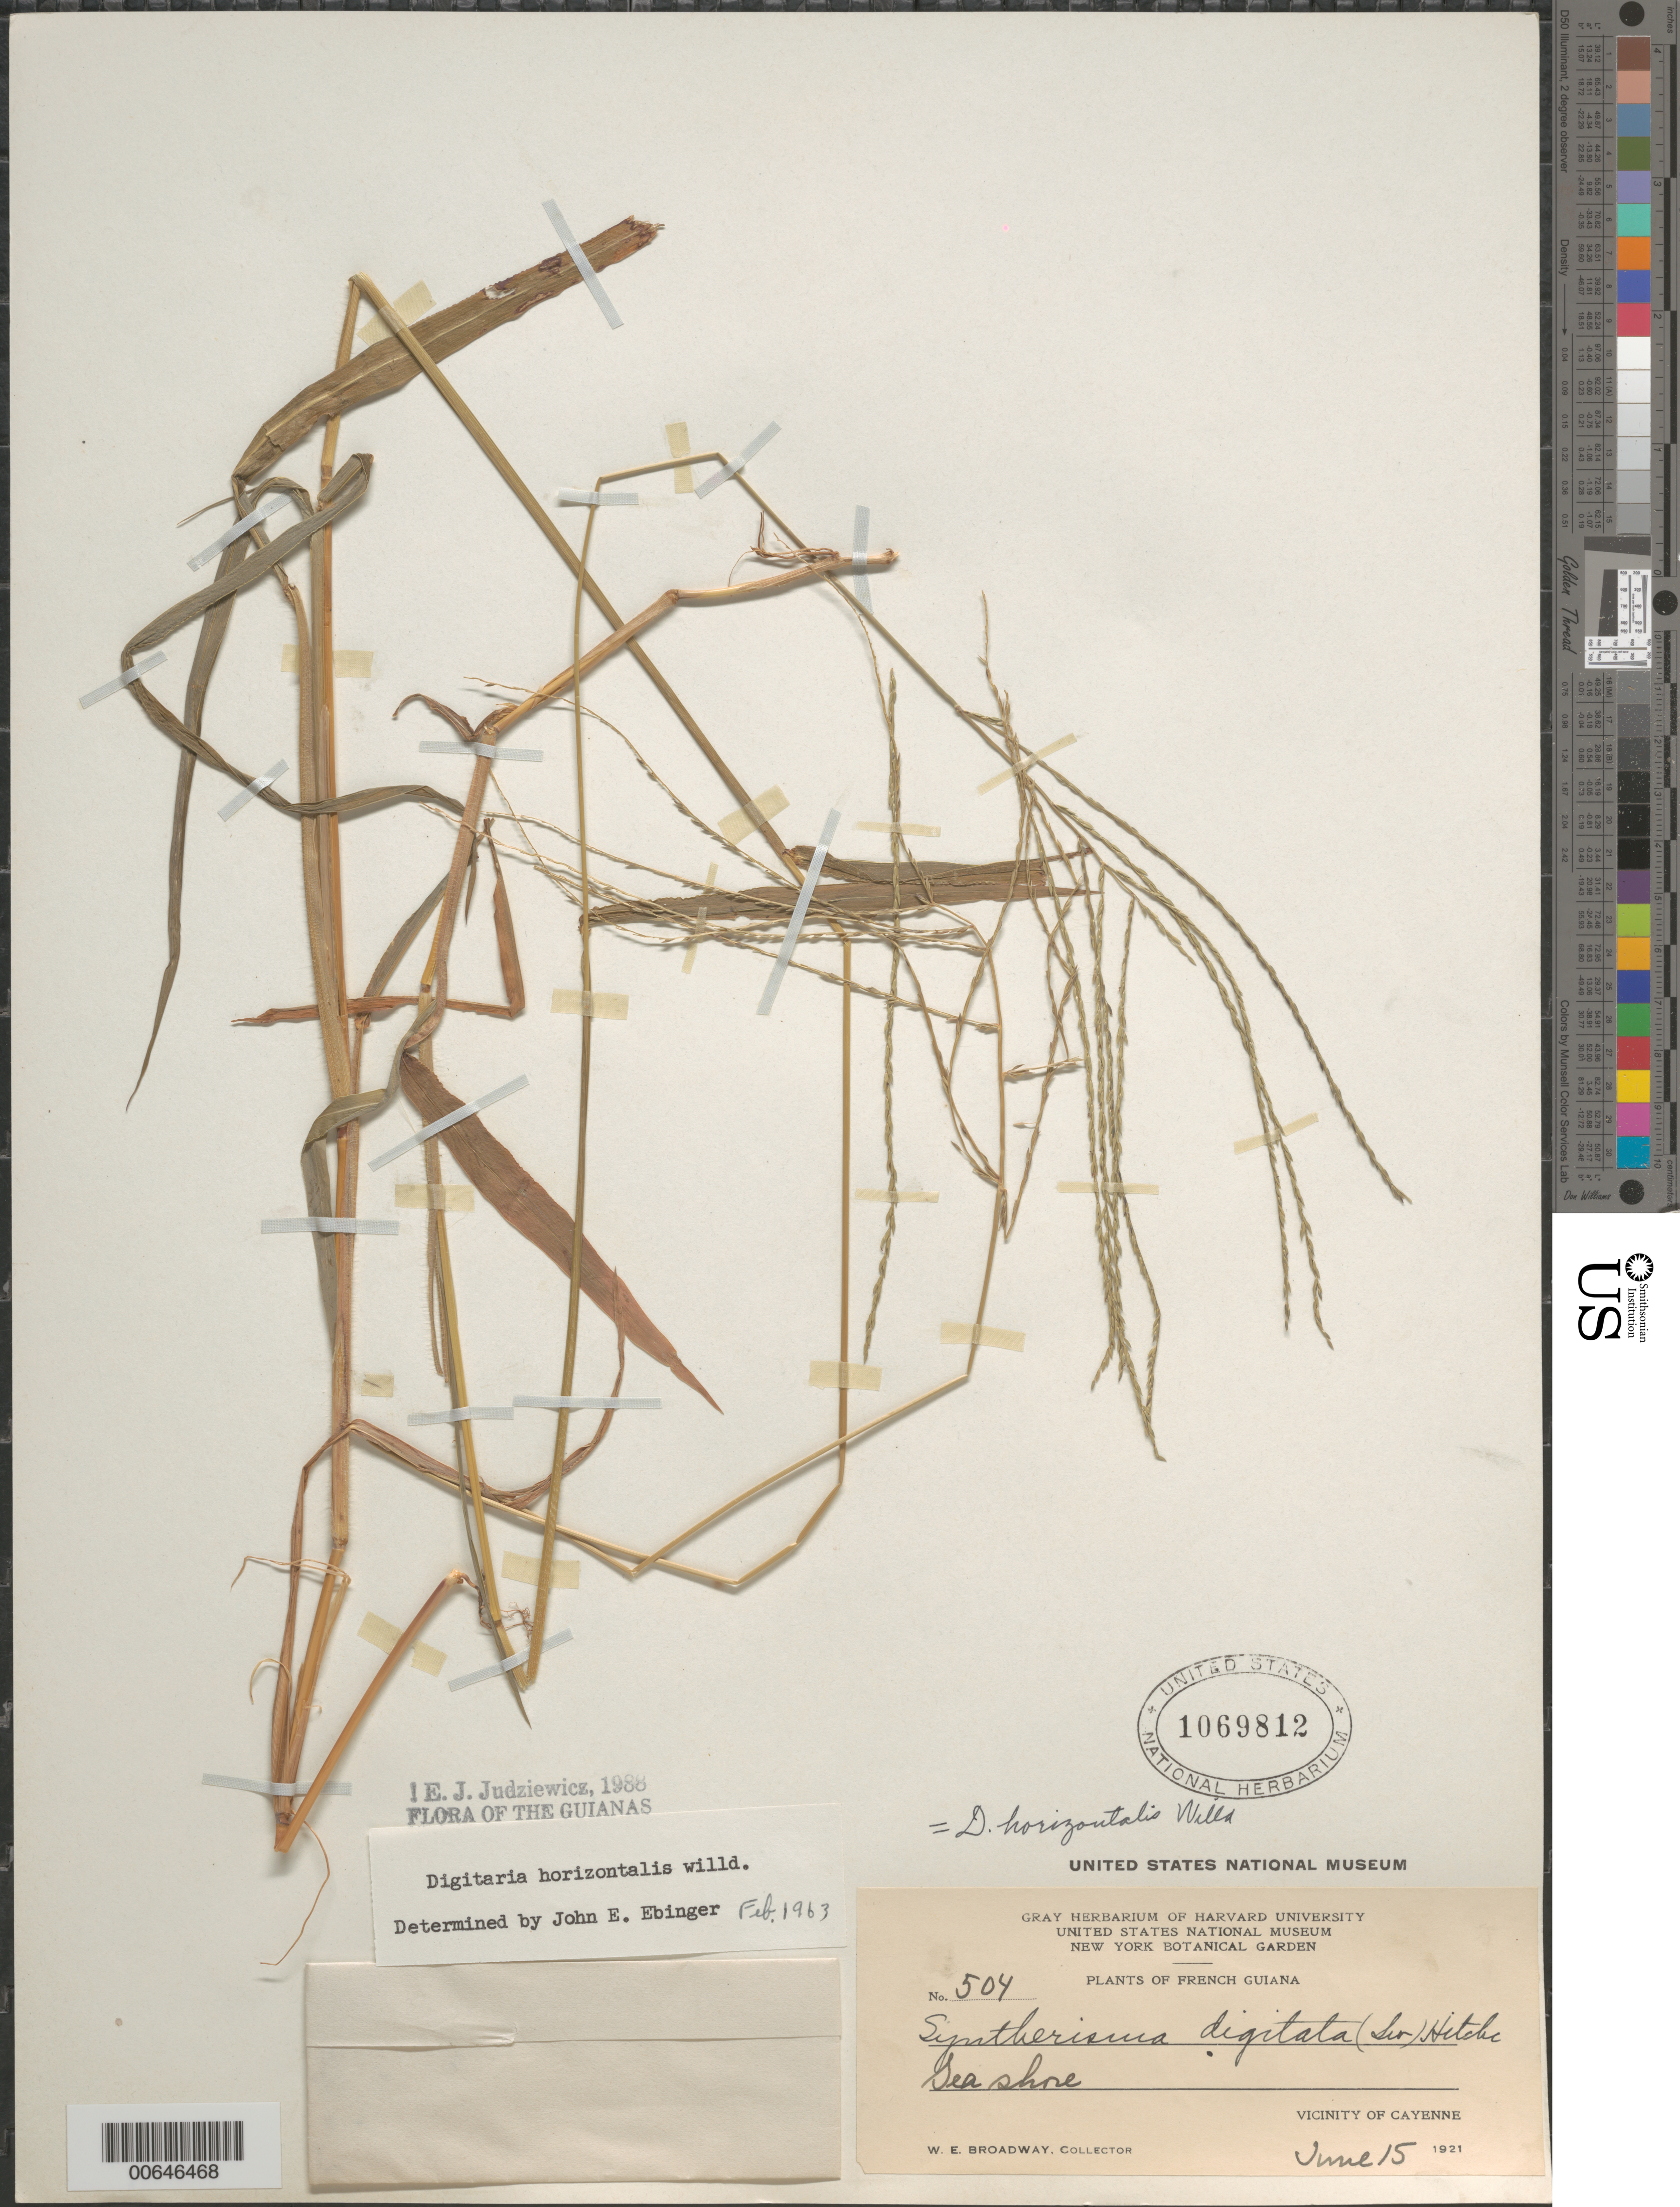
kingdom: Plantae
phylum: Tracheophyta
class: Liliopsida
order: Poales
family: Poaceae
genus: Digitaria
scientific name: Digitaria horizontalis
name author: Willd.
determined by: Judziewicz, E. J.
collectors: W. E. Broadway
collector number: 504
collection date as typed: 15-Jun-21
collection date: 1921-06-15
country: French Guiana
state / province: Cayenne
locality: Cayenne, vic.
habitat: Seashore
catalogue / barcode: US 1069812